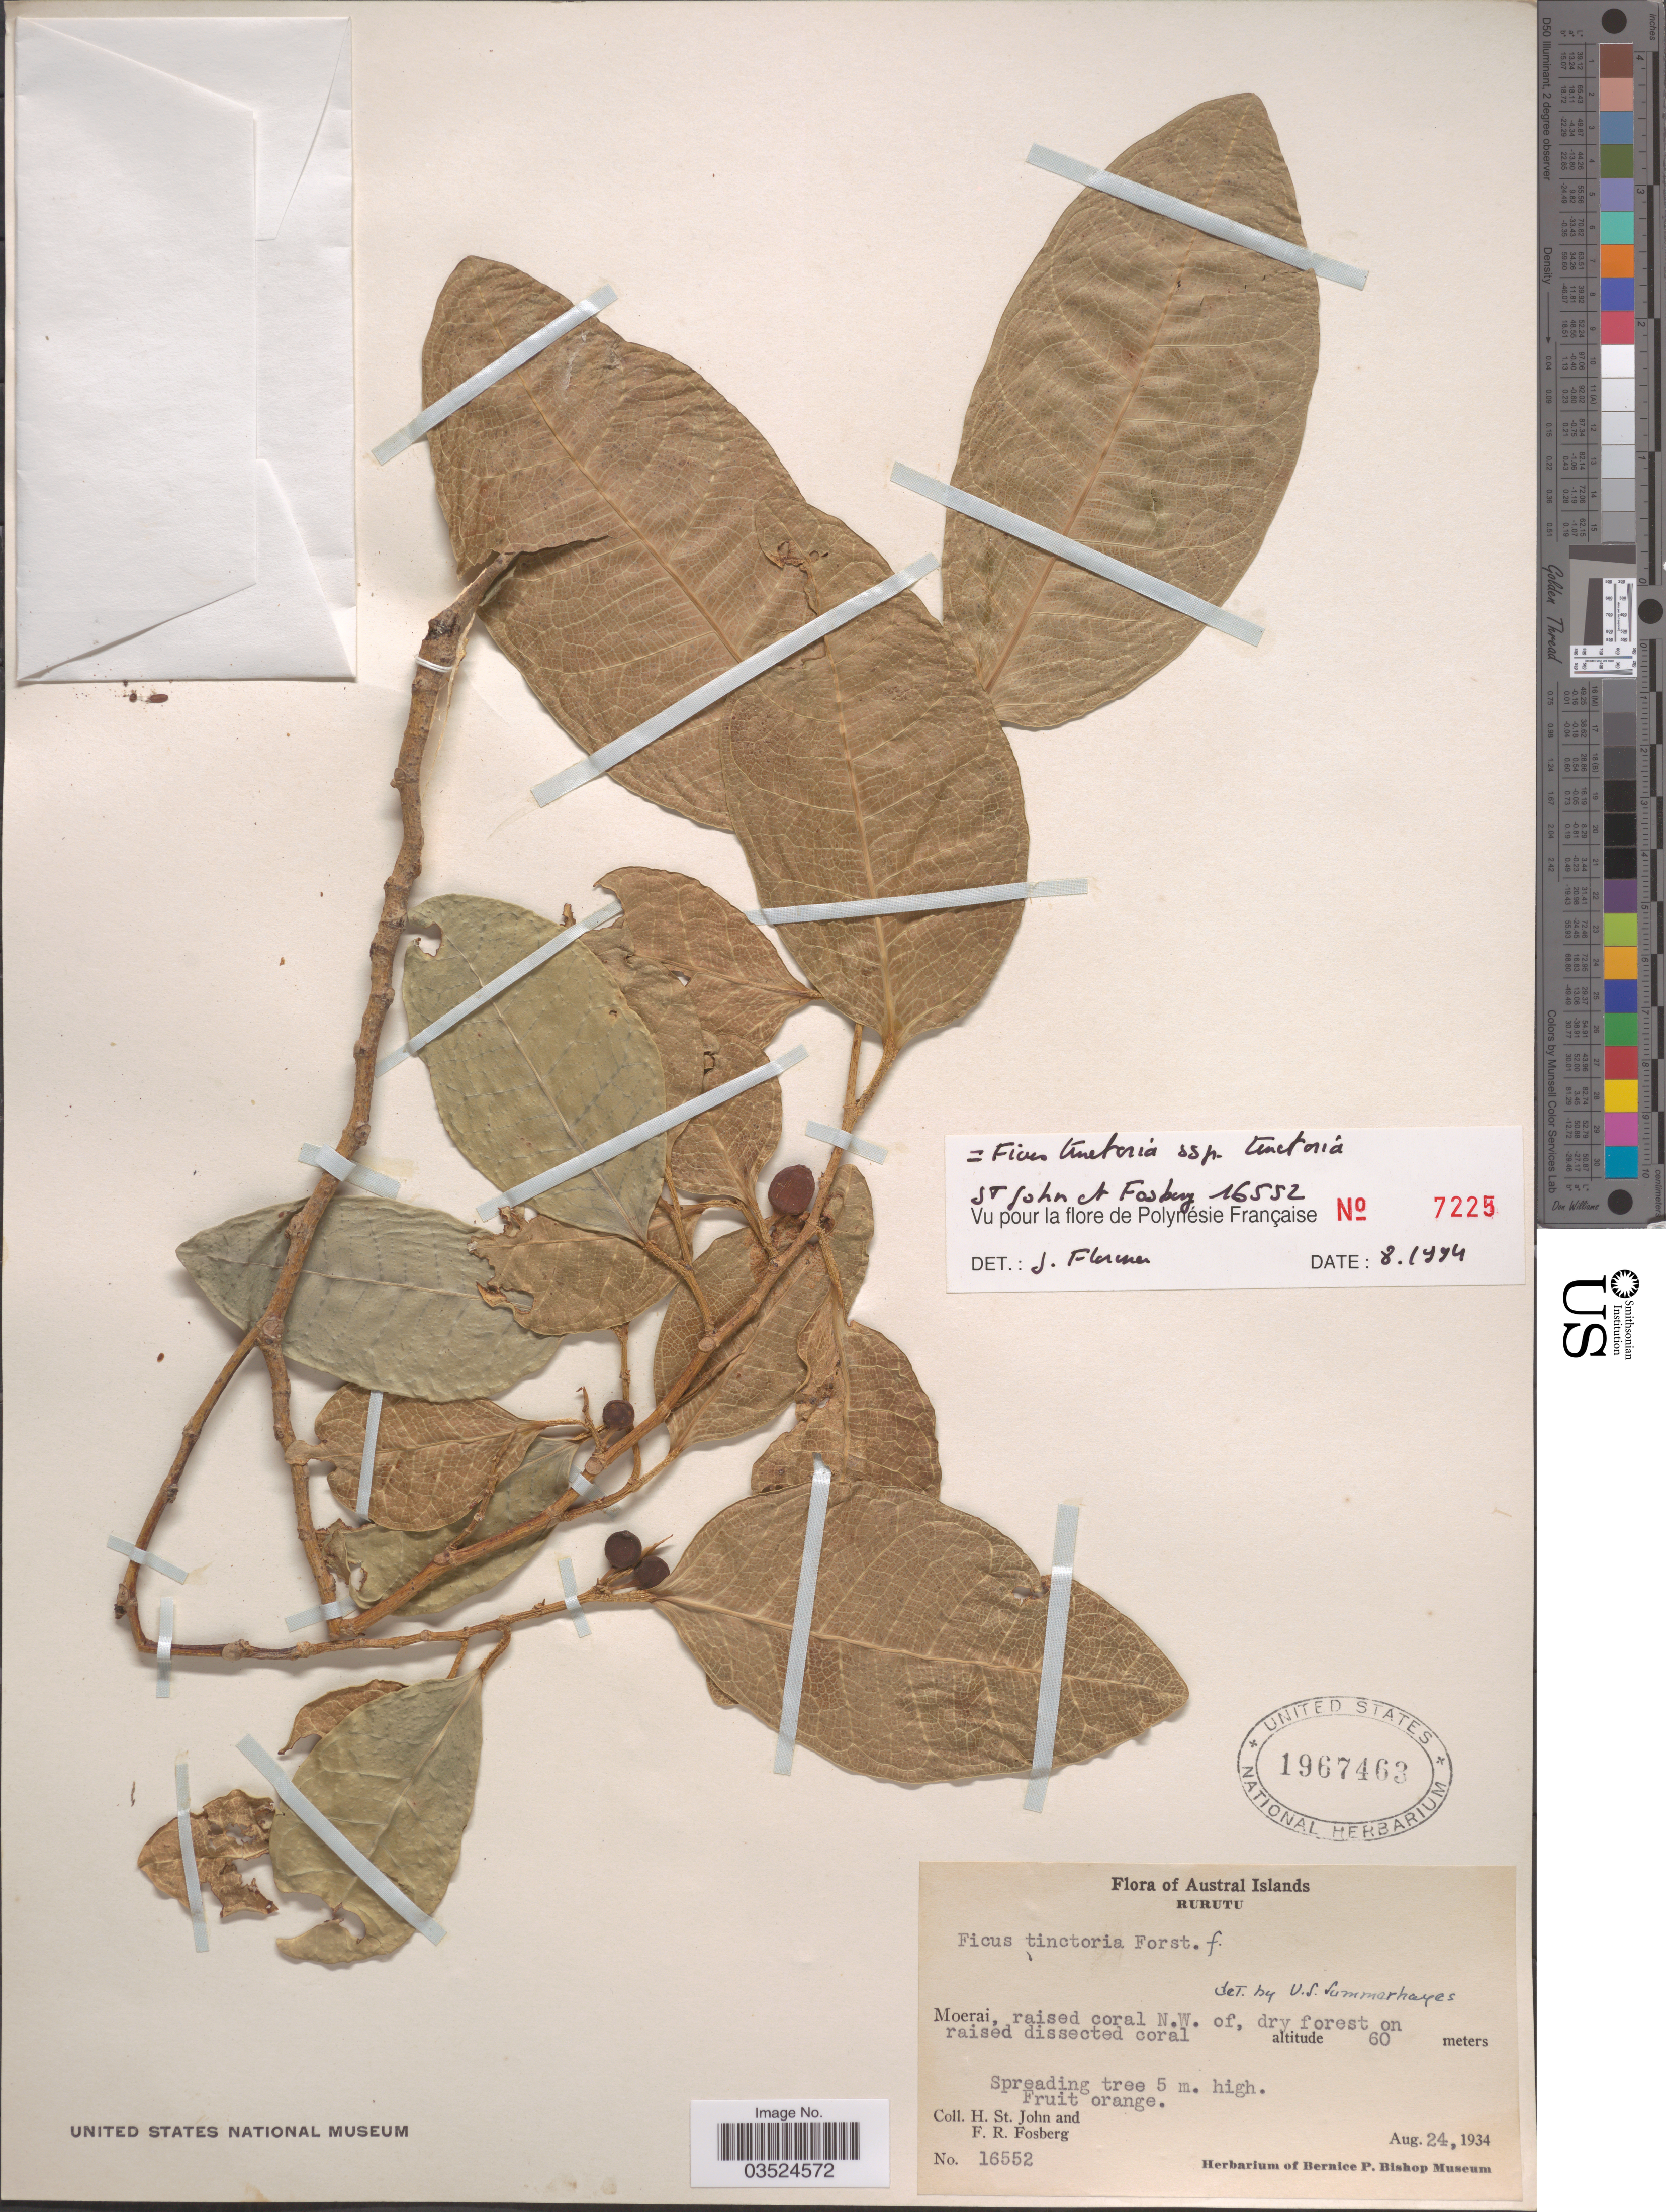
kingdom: Plantae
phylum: Tracheophyta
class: Magnoliopsida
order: Rosales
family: Moraceae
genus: Ficus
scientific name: Ficus tinctoria subsp. tinctoria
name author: G. Forst.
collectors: H. St. John & F. R. Fosberg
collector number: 16552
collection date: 1934-08-24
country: French Polynesia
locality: Austral Islands. Rurutu. Moerai.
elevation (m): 60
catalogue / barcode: US 1967463